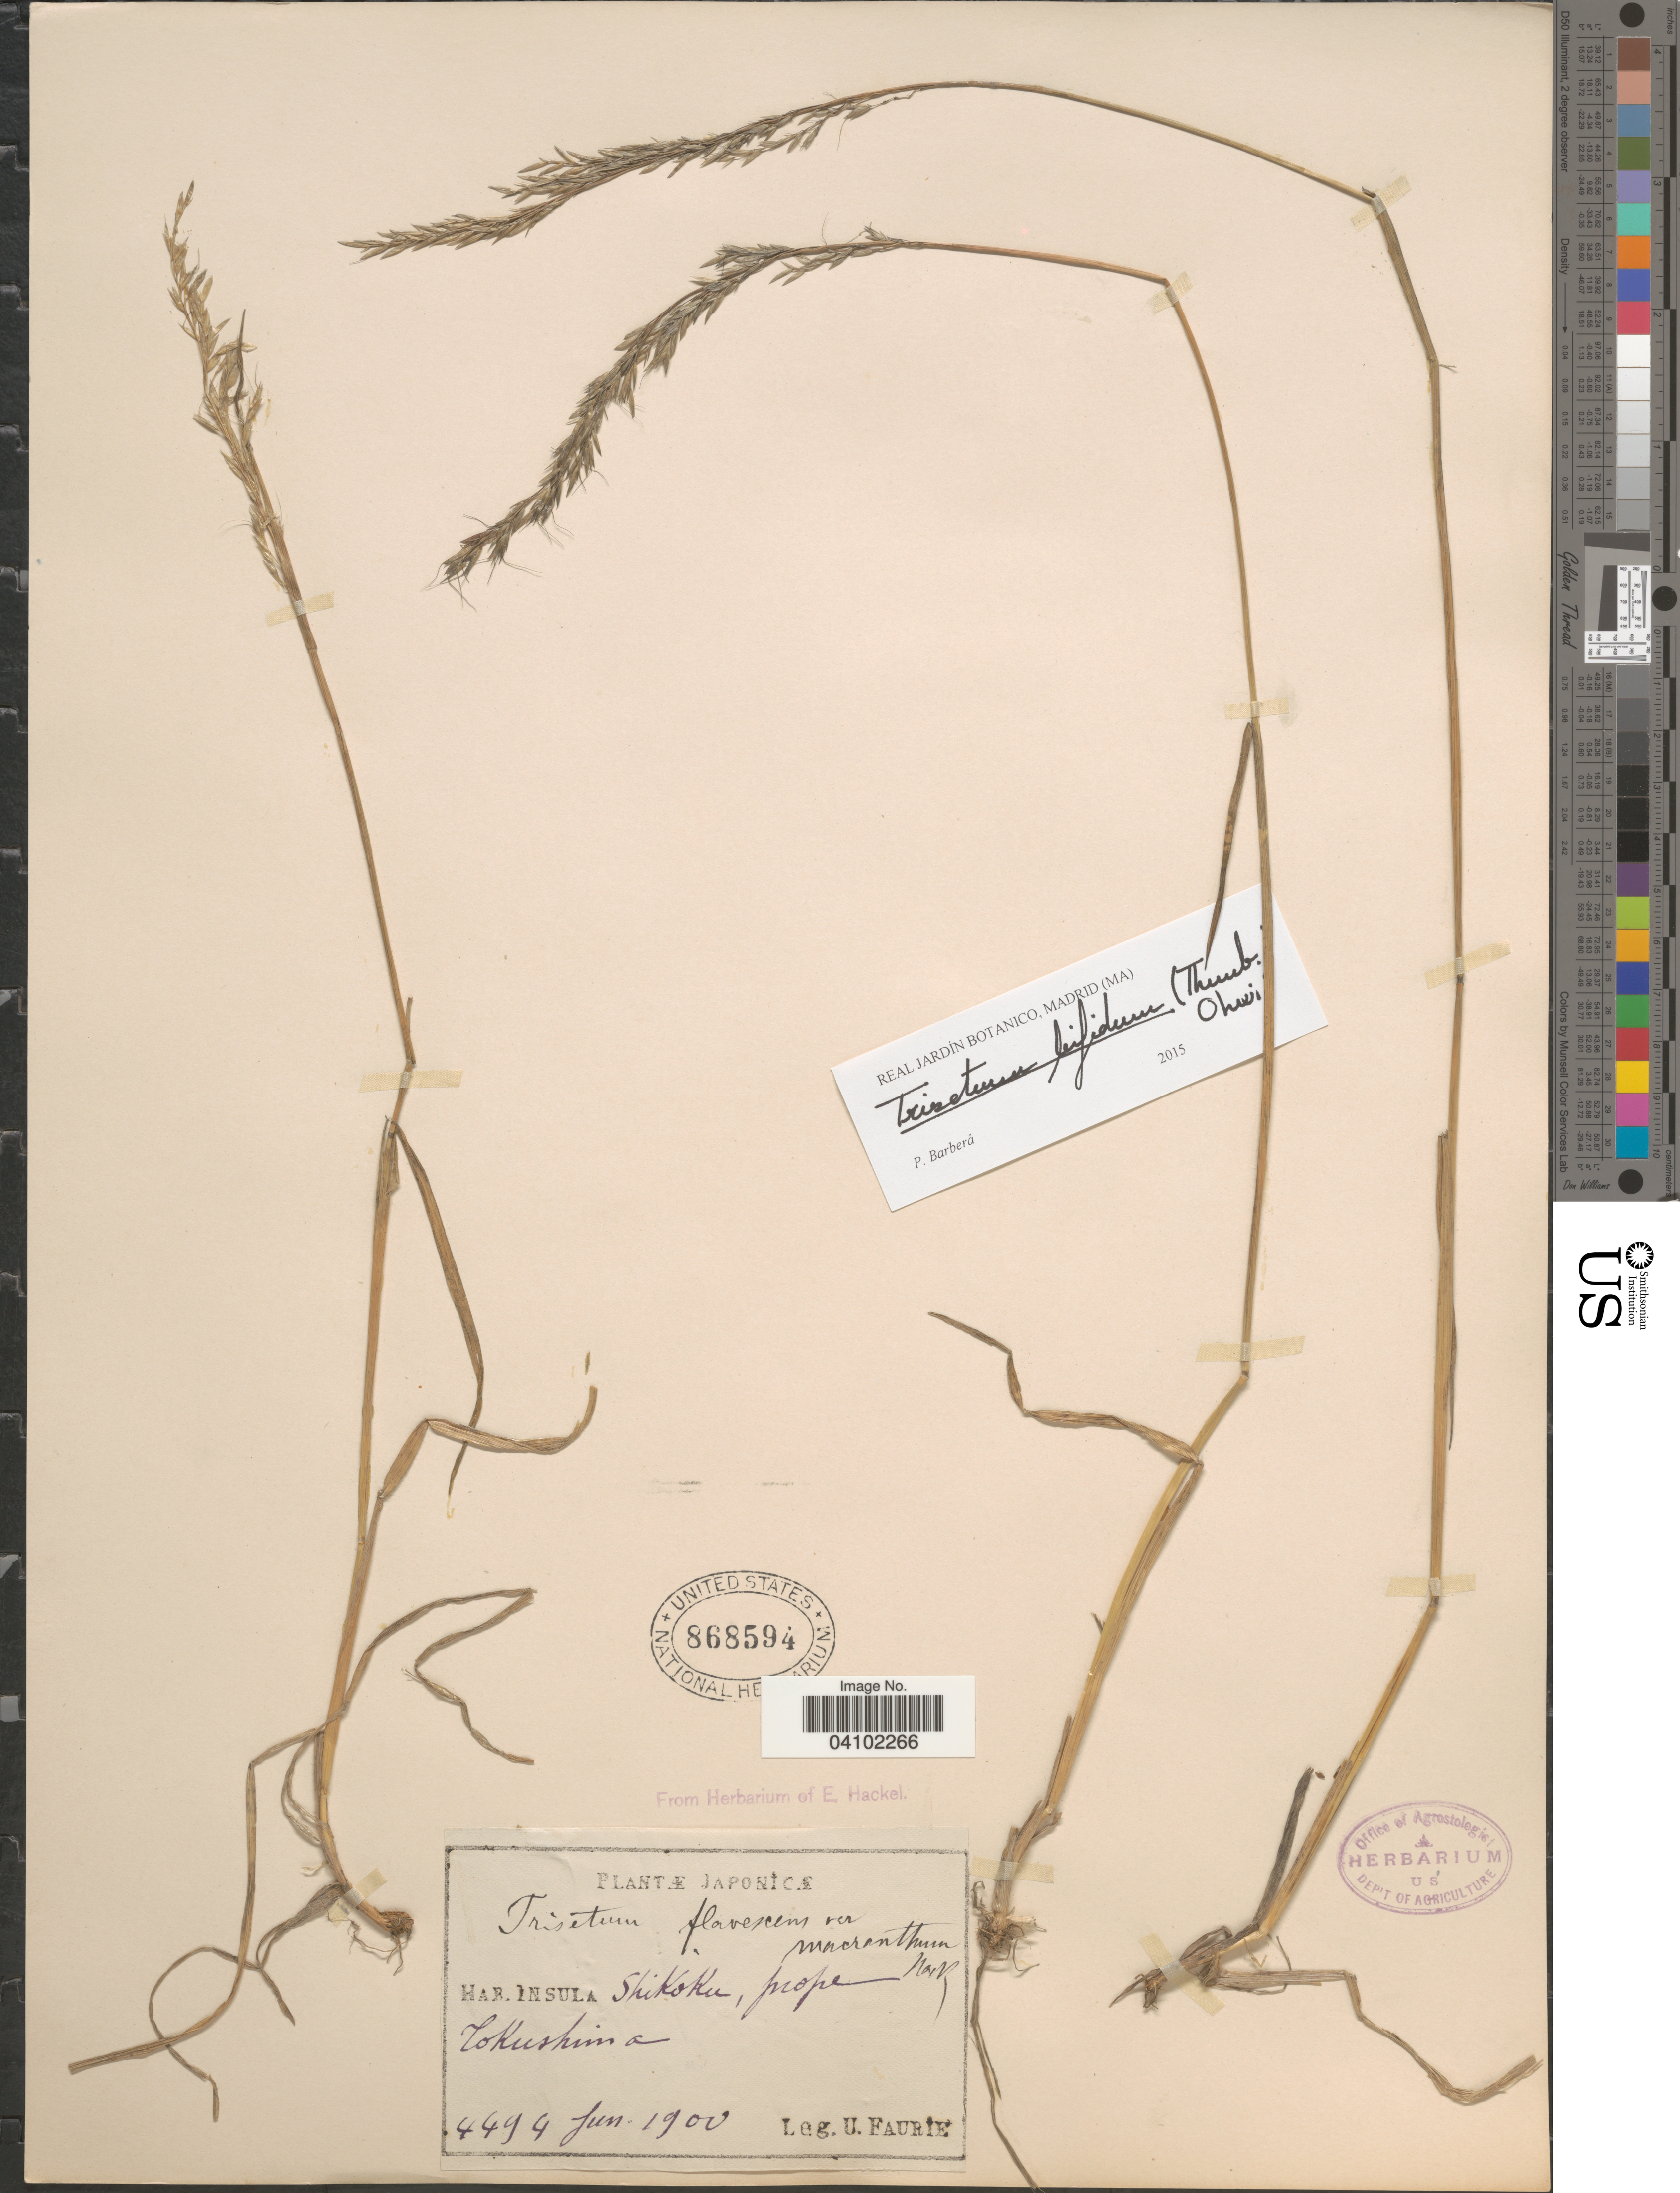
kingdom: Plantae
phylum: Tracheophyta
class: Liliopsida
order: Poales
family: Poaceae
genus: Sibirotrisetum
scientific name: Sibirotrisetum bifidum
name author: (Thunb.) Barberá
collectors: U. Faurie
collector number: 4494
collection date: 1900-06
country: Japan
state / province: Tokusima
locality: Insula Shikoku, prope Tokushima.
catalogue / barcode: US 868594